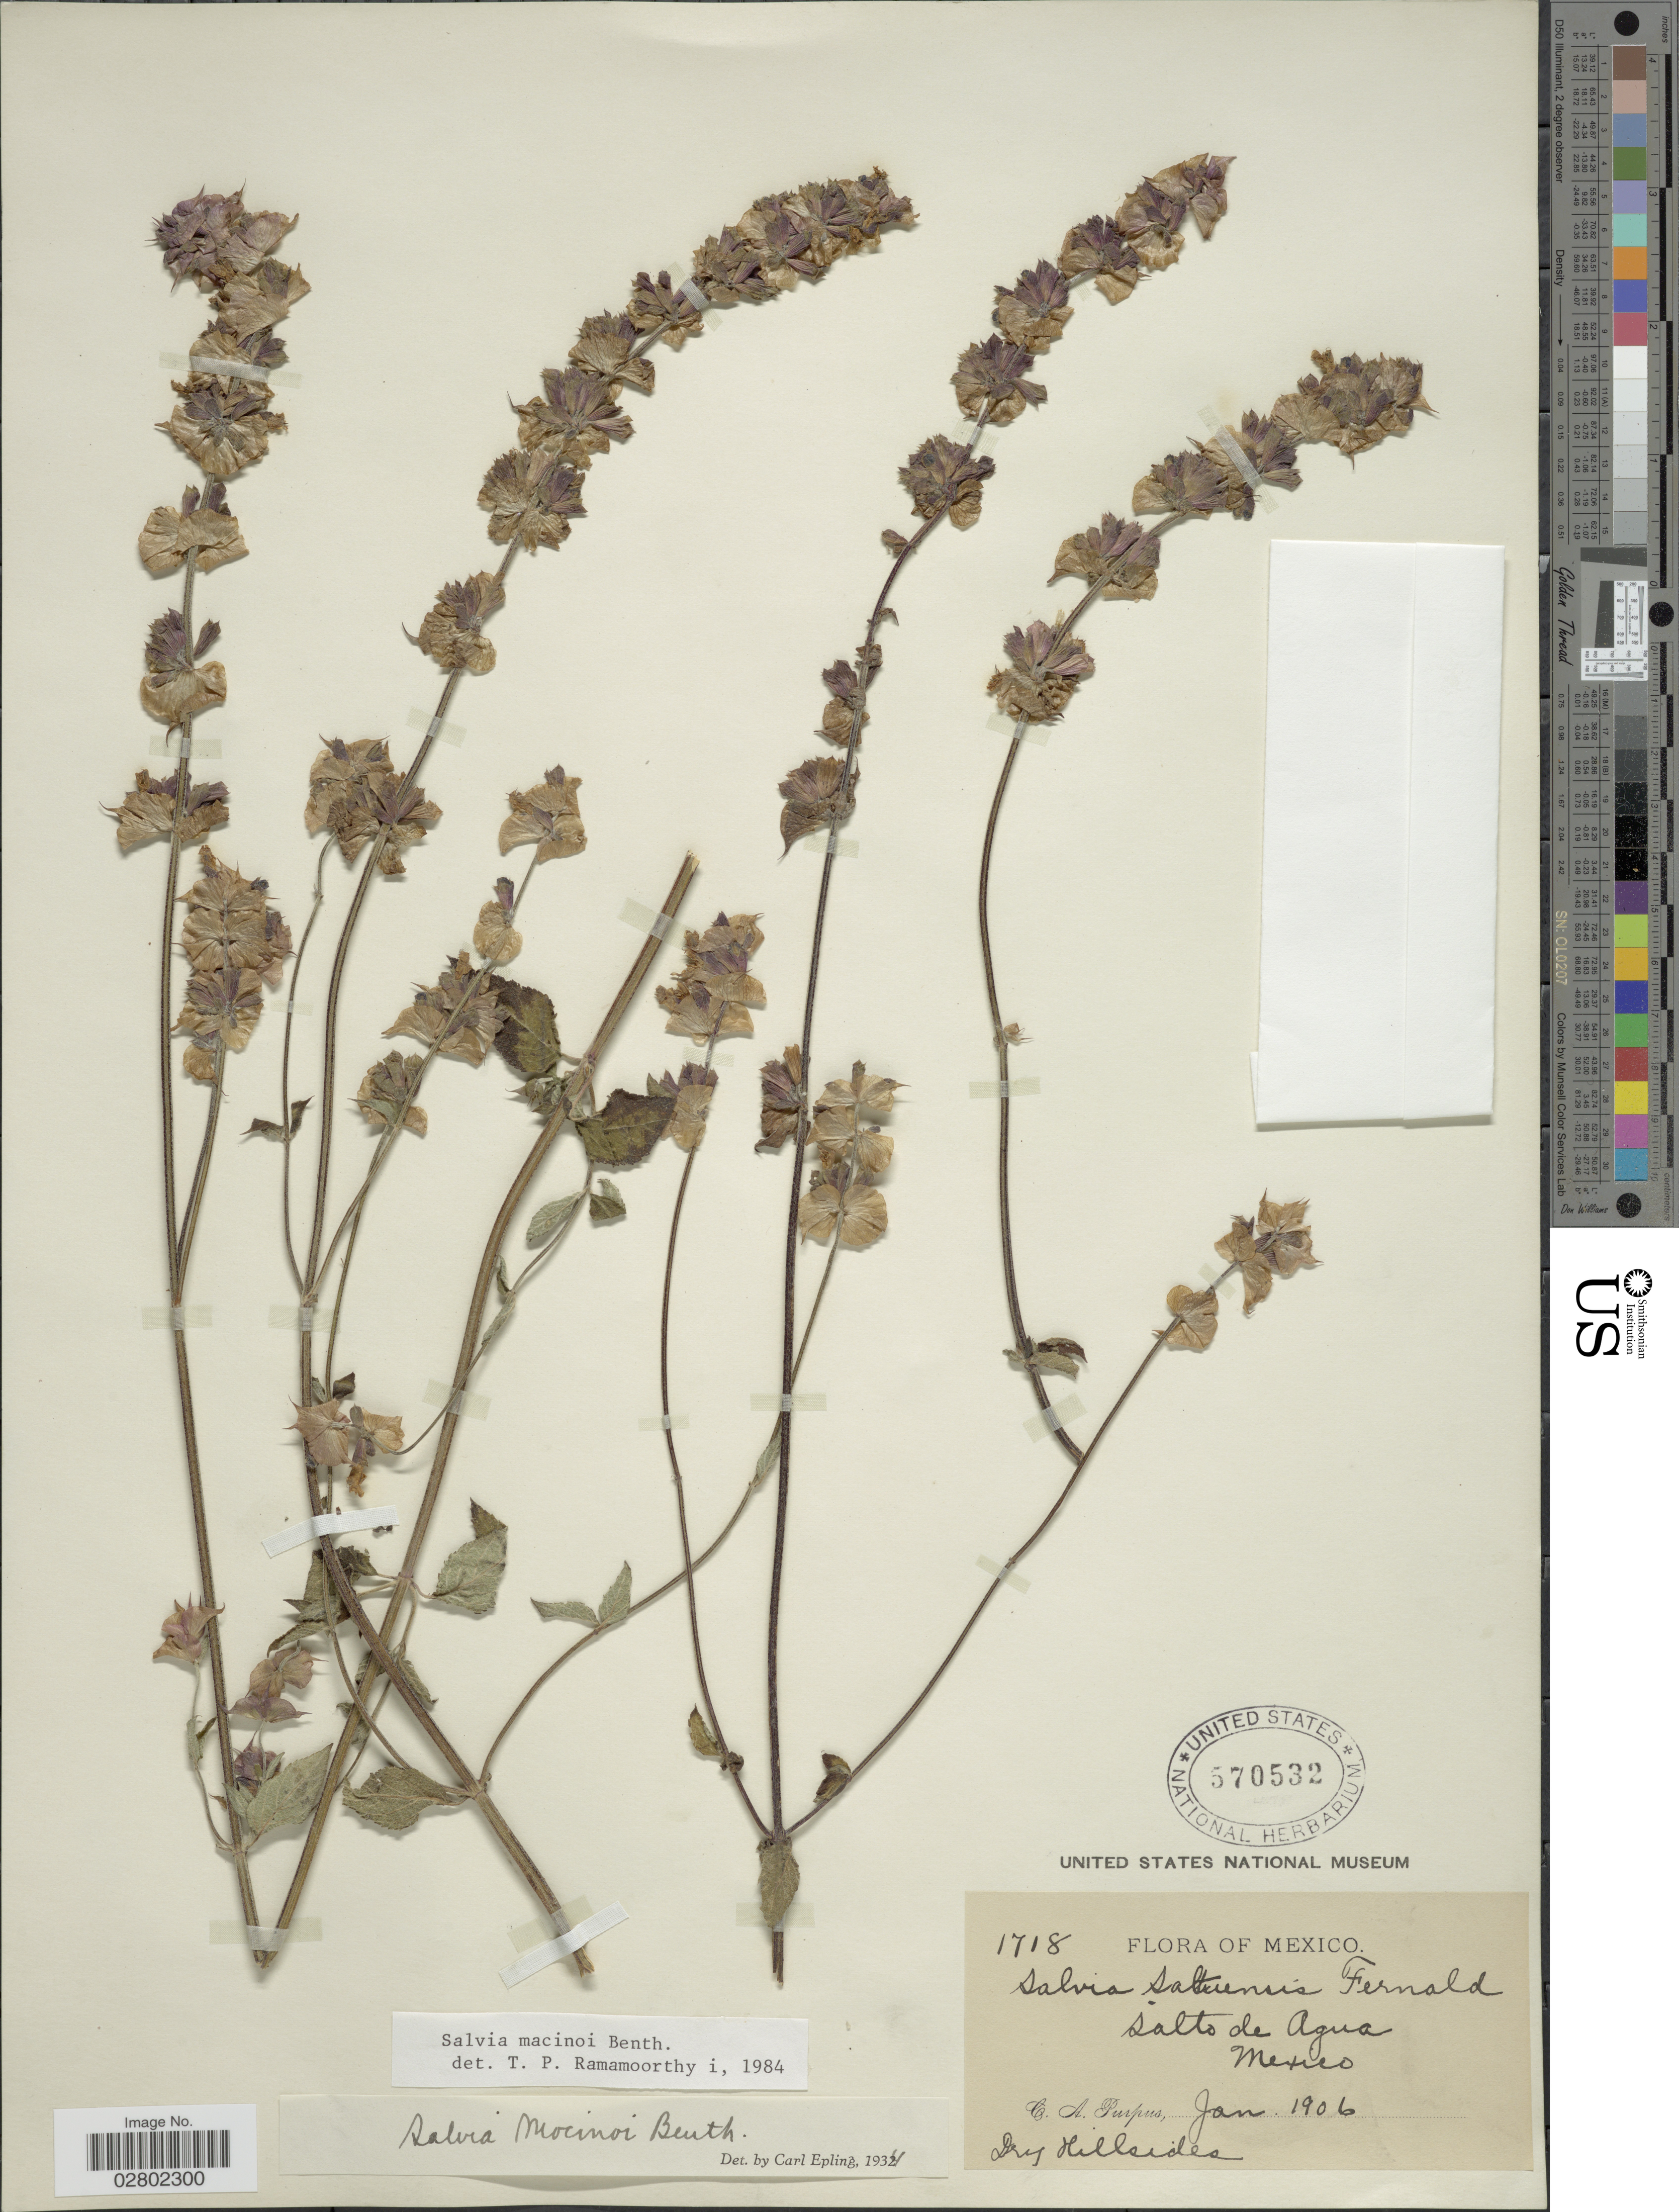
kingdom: Plantae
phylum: Tracheophyta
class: Magnoliopsida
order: Lamiales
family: Lamiaceae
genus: Salvia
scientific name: Salvia mocinoi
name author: Benth.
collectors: C. A. Purpus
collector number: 1718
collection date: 1906-01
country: Mexico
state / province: México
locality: Salto de Agua.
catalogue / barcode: US 570532